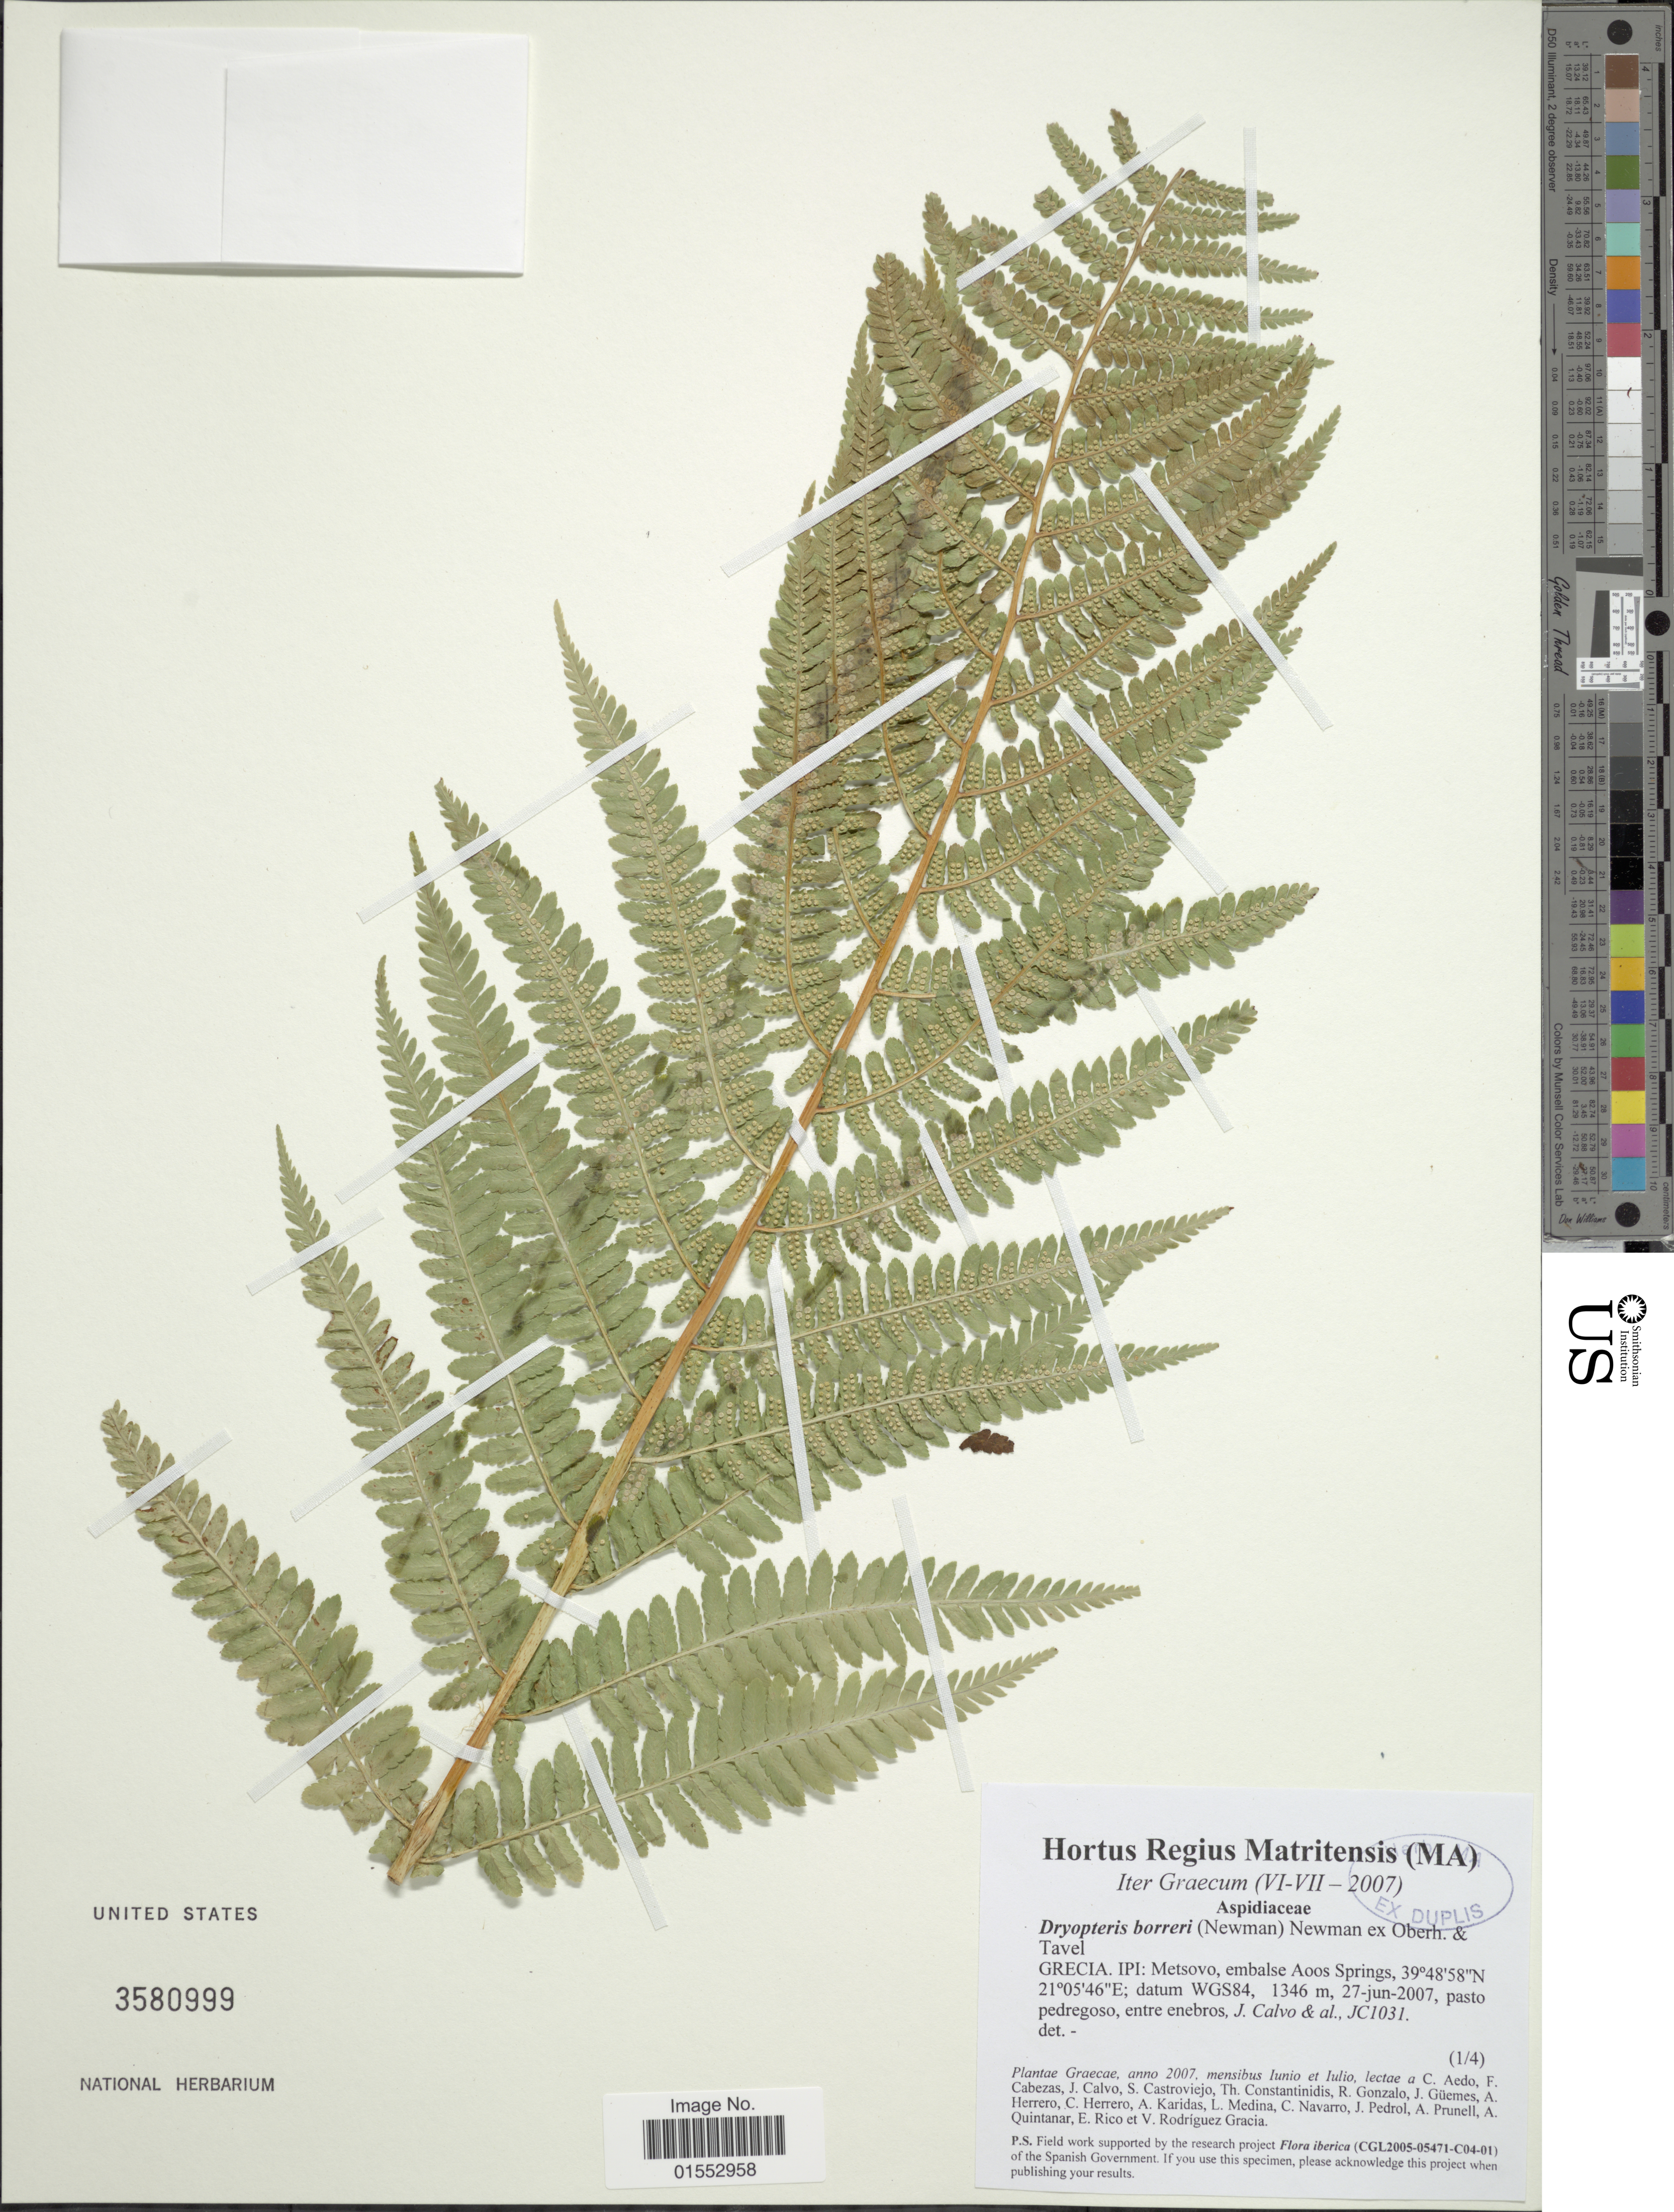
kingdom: Plantae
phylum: Tracheophyta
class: Polypodiopsida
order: Polypodiales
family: Dryopteridaceae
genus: Dryopteris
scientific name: Dryopteris borreri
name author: (Newman) Oberholzer & Tavel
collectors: C. Aedo, F. Cabezas, J. Calvo, S. Castroviejo & et al.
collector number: JC1031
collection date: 2007-06-27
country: Greece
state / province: Epirua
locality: Grecia. Ipi: Metsovo, embalse Aoos Springs, Pasto pedregoso, entre enebros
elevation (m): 1346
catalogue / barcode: US 3580999